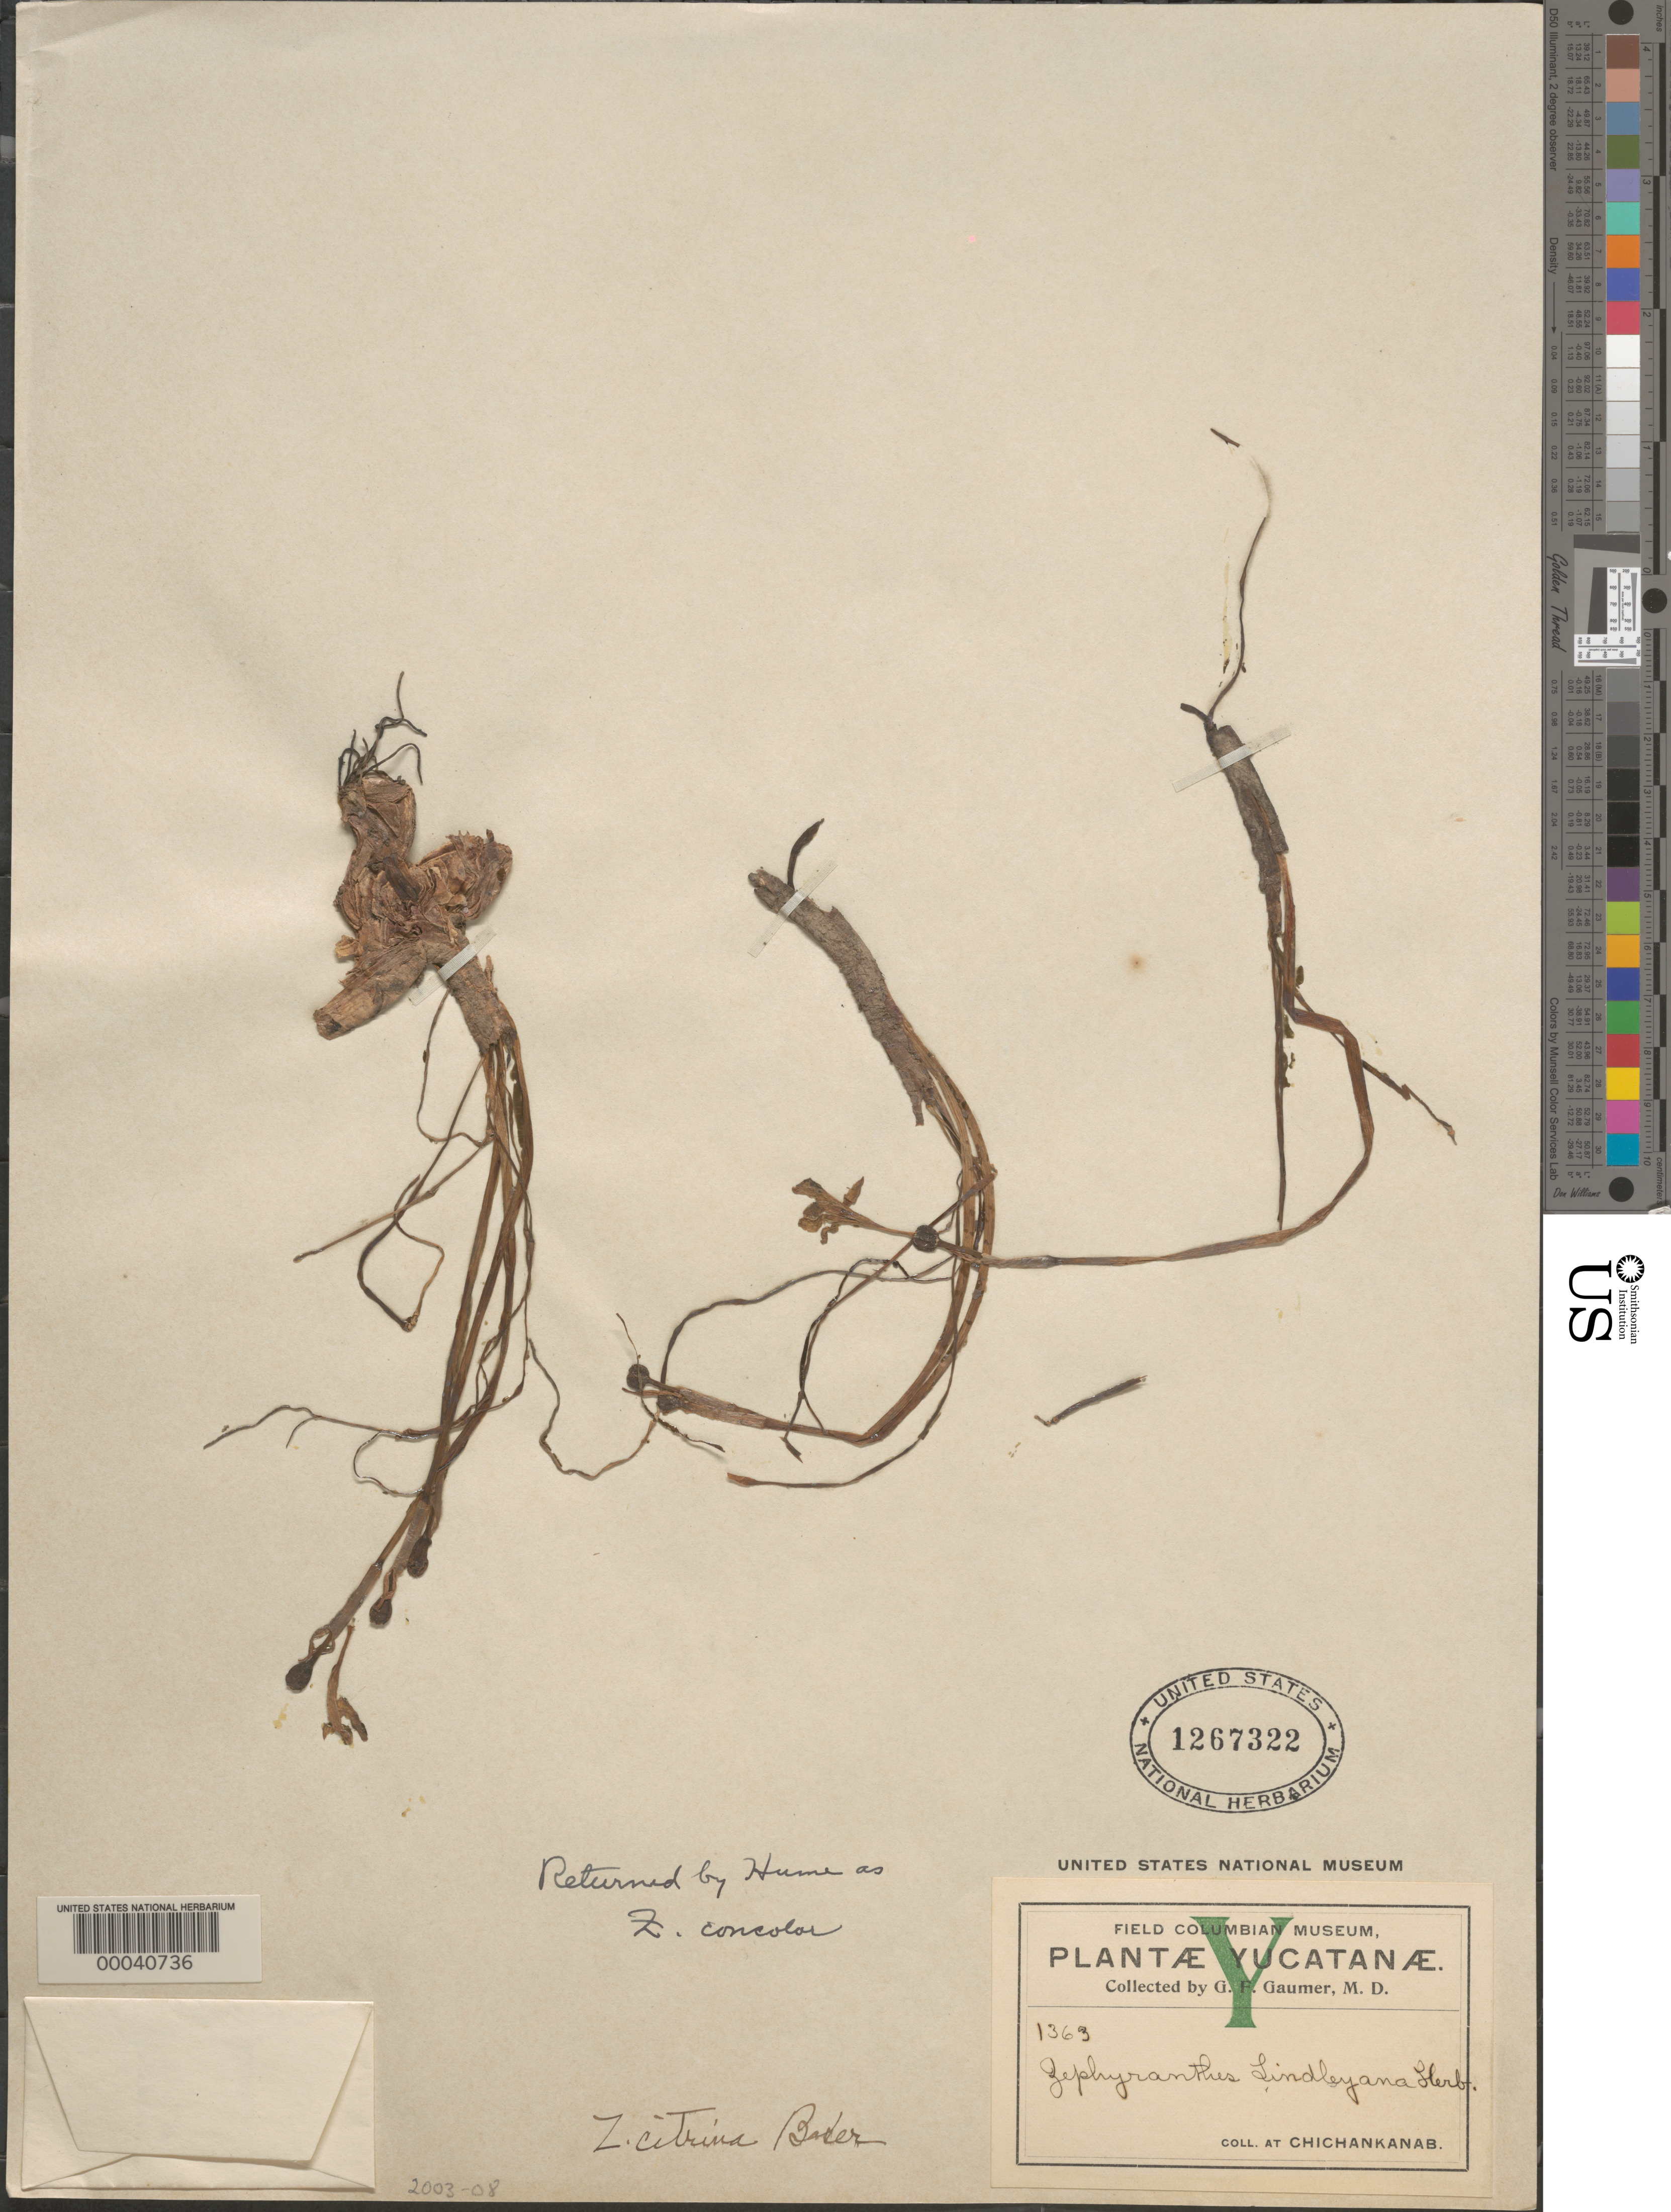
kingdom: Plantae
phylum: Tracheophyta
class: Liliopsida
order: Asparagales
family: Amaryllidaceae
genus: Zephyranthes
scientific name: Zephyranthes concolor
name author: (Lindl.) Benth. & Hook. f.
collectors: G. F. Gaumer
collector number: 1363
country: Mexico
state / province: Yucatán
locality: Chichankanab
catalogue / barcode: US 1267322